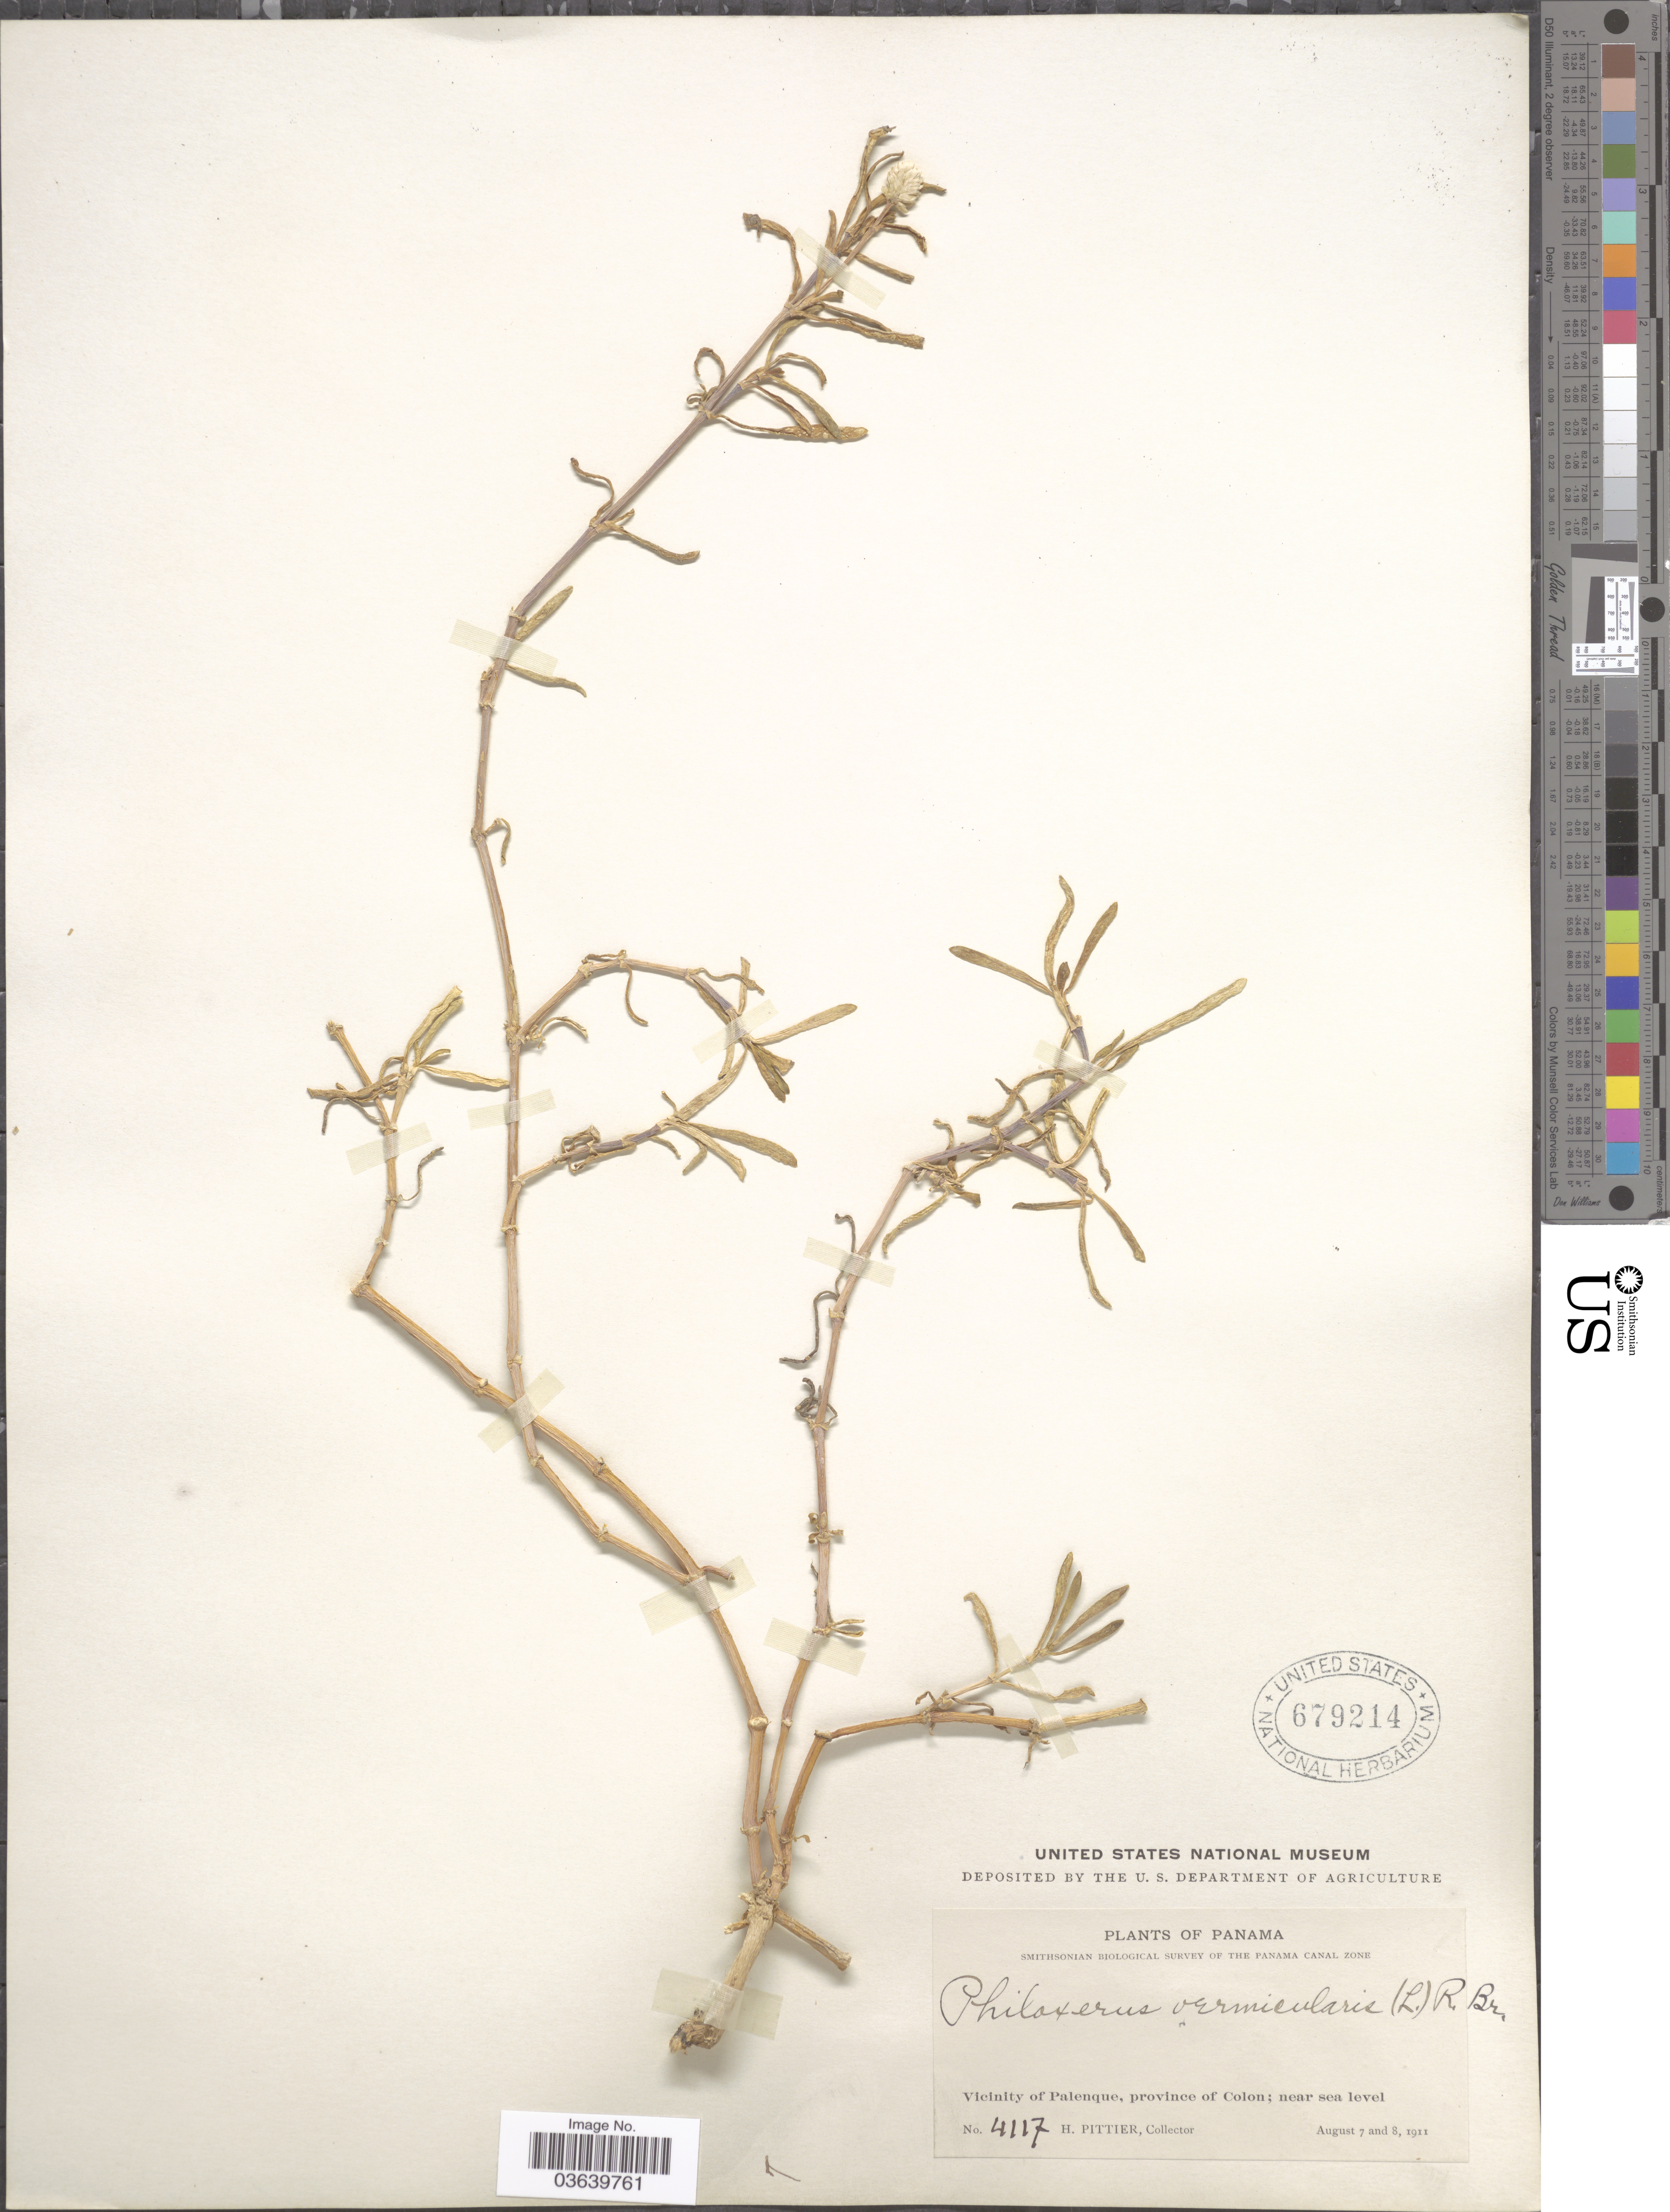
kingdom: Plantae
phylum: Tracheophyta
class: Magnoliopsida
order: Caryophyllales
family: Amaranthaceae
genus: Gomphrena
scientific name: Gomphrena vermicularis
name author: L.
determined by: Strong, Mark T., (BOT), Smithsonian Institution - National Museum of Natural History (UNITED STATES)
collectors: H. F. Pittier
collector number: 4117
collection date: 1911-08-07/1911-08-08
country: Panama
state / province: Colón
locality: Vicinity of Palenque, province of Colon.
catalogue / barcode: US 679214